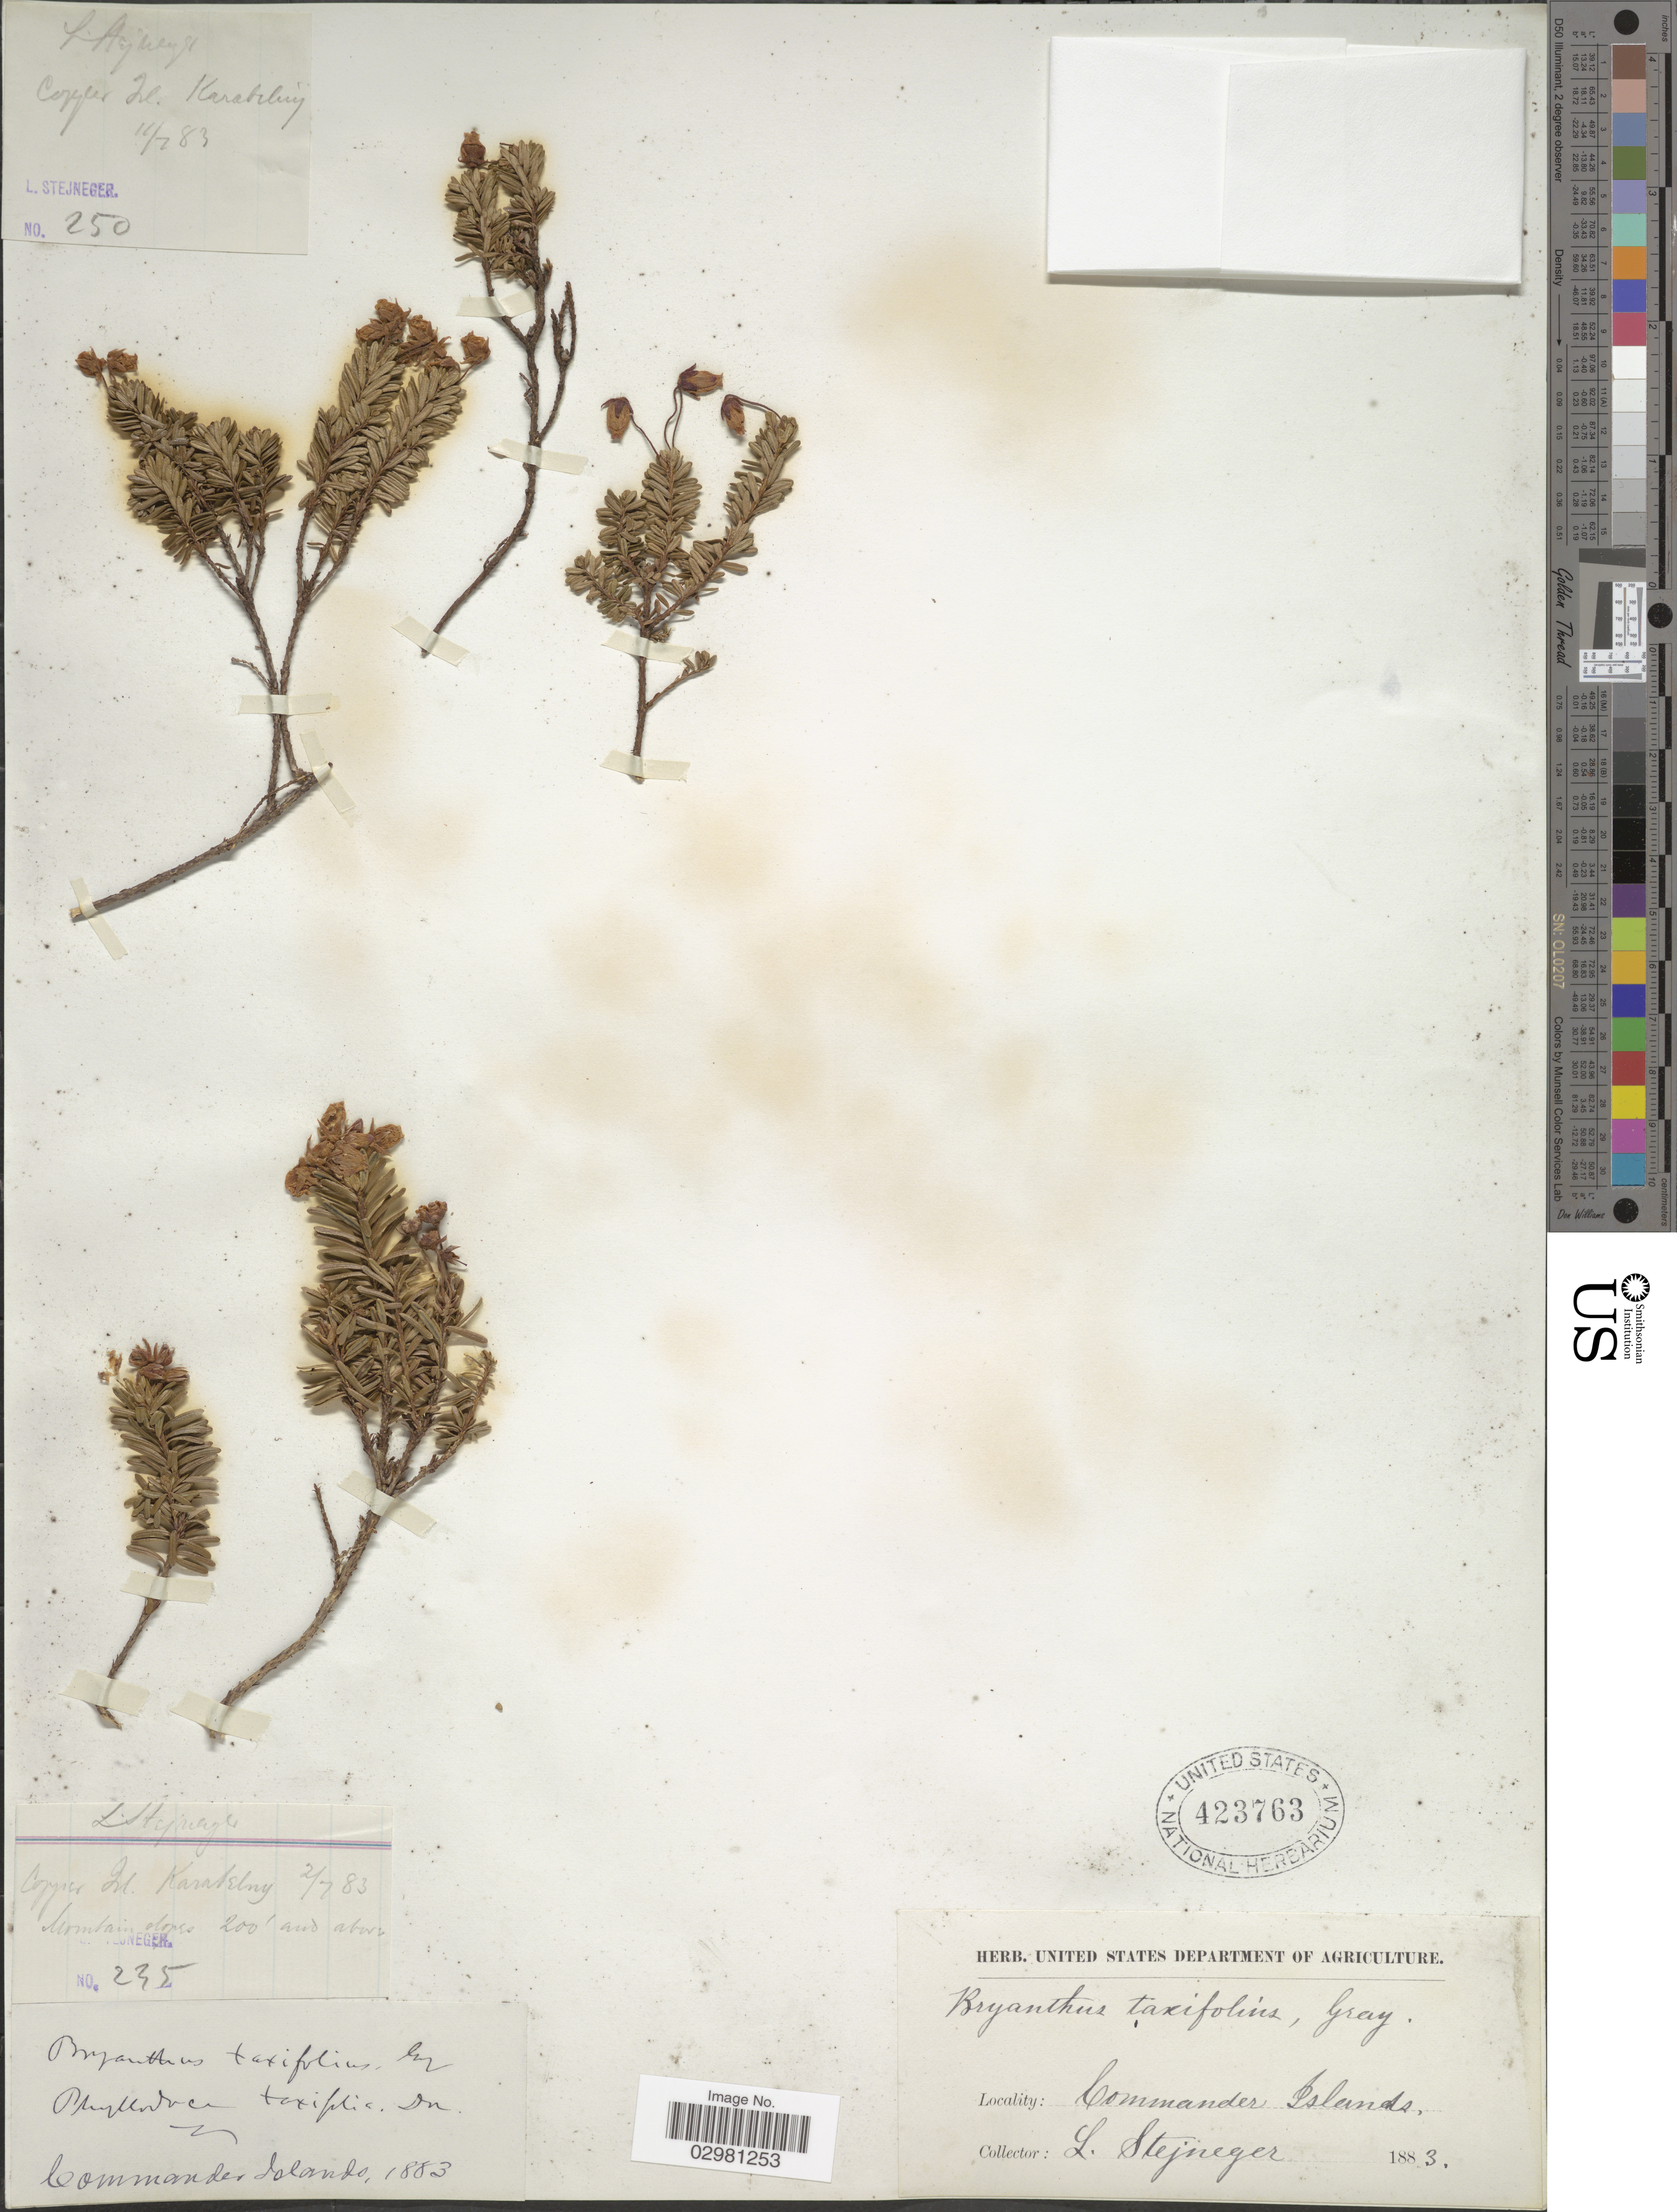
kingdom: Plantae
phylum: Tracheophyta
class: Magnoliopsida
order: Ericales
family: Ericaceae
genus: Phyllodoce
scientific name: Phyllodoce caerulea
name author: (L.) Bab.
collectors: L. Stejneger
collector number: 235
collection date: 1883-07-02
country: Russian Federation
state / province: Kamchatka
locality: Commander Islands.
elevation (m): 61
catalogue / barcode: US 423763